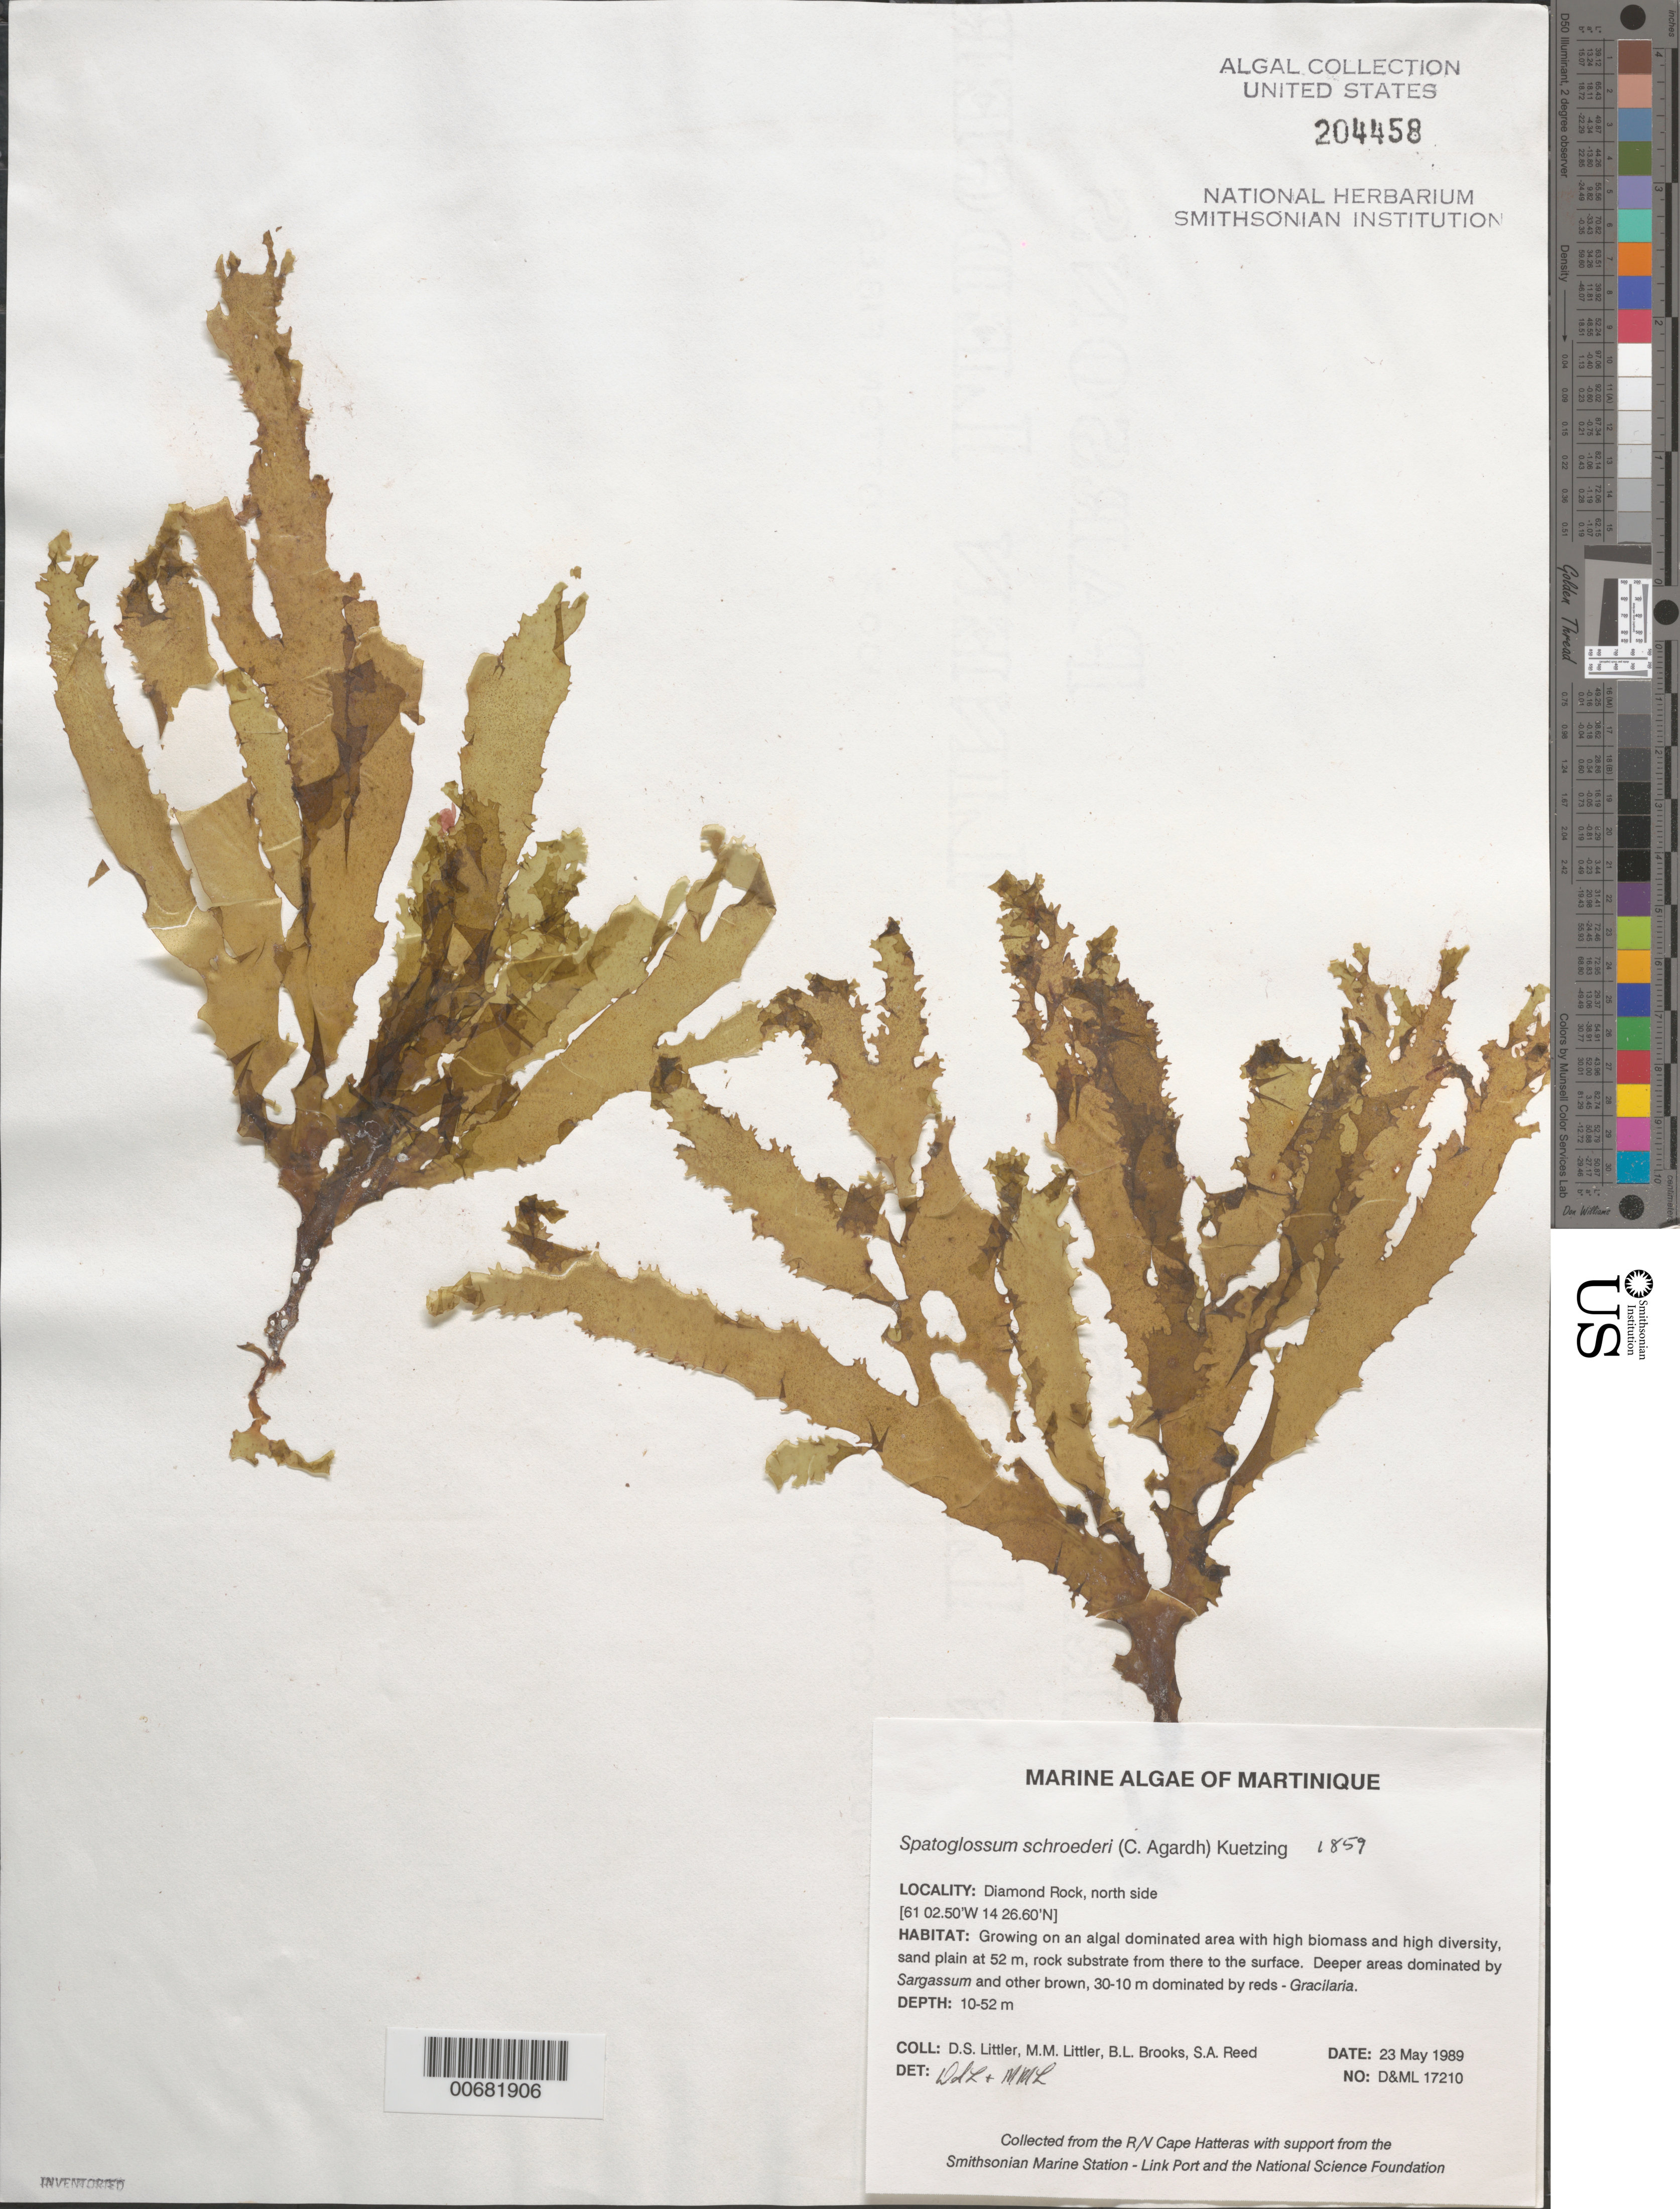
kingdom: Chromista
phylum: Ochrophyta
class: Phaeophyceae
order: Dictyotales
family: Dictyotaceae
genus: Spatoglossum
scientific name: Spatoglossum schroederi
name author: (C. Agardh) Kütz.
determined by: Littler, D. S.; Littler, M. M.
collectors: D. S. Littler, M. M. Littler, B. Brooks & S. Reed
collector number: D&ML 17210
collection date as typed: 23 May 1989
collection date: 1989-05-23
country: Martinique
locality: Diamond Rock, north side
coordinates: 14 26.60' N, 61 02.50' W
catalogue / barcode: US 204458